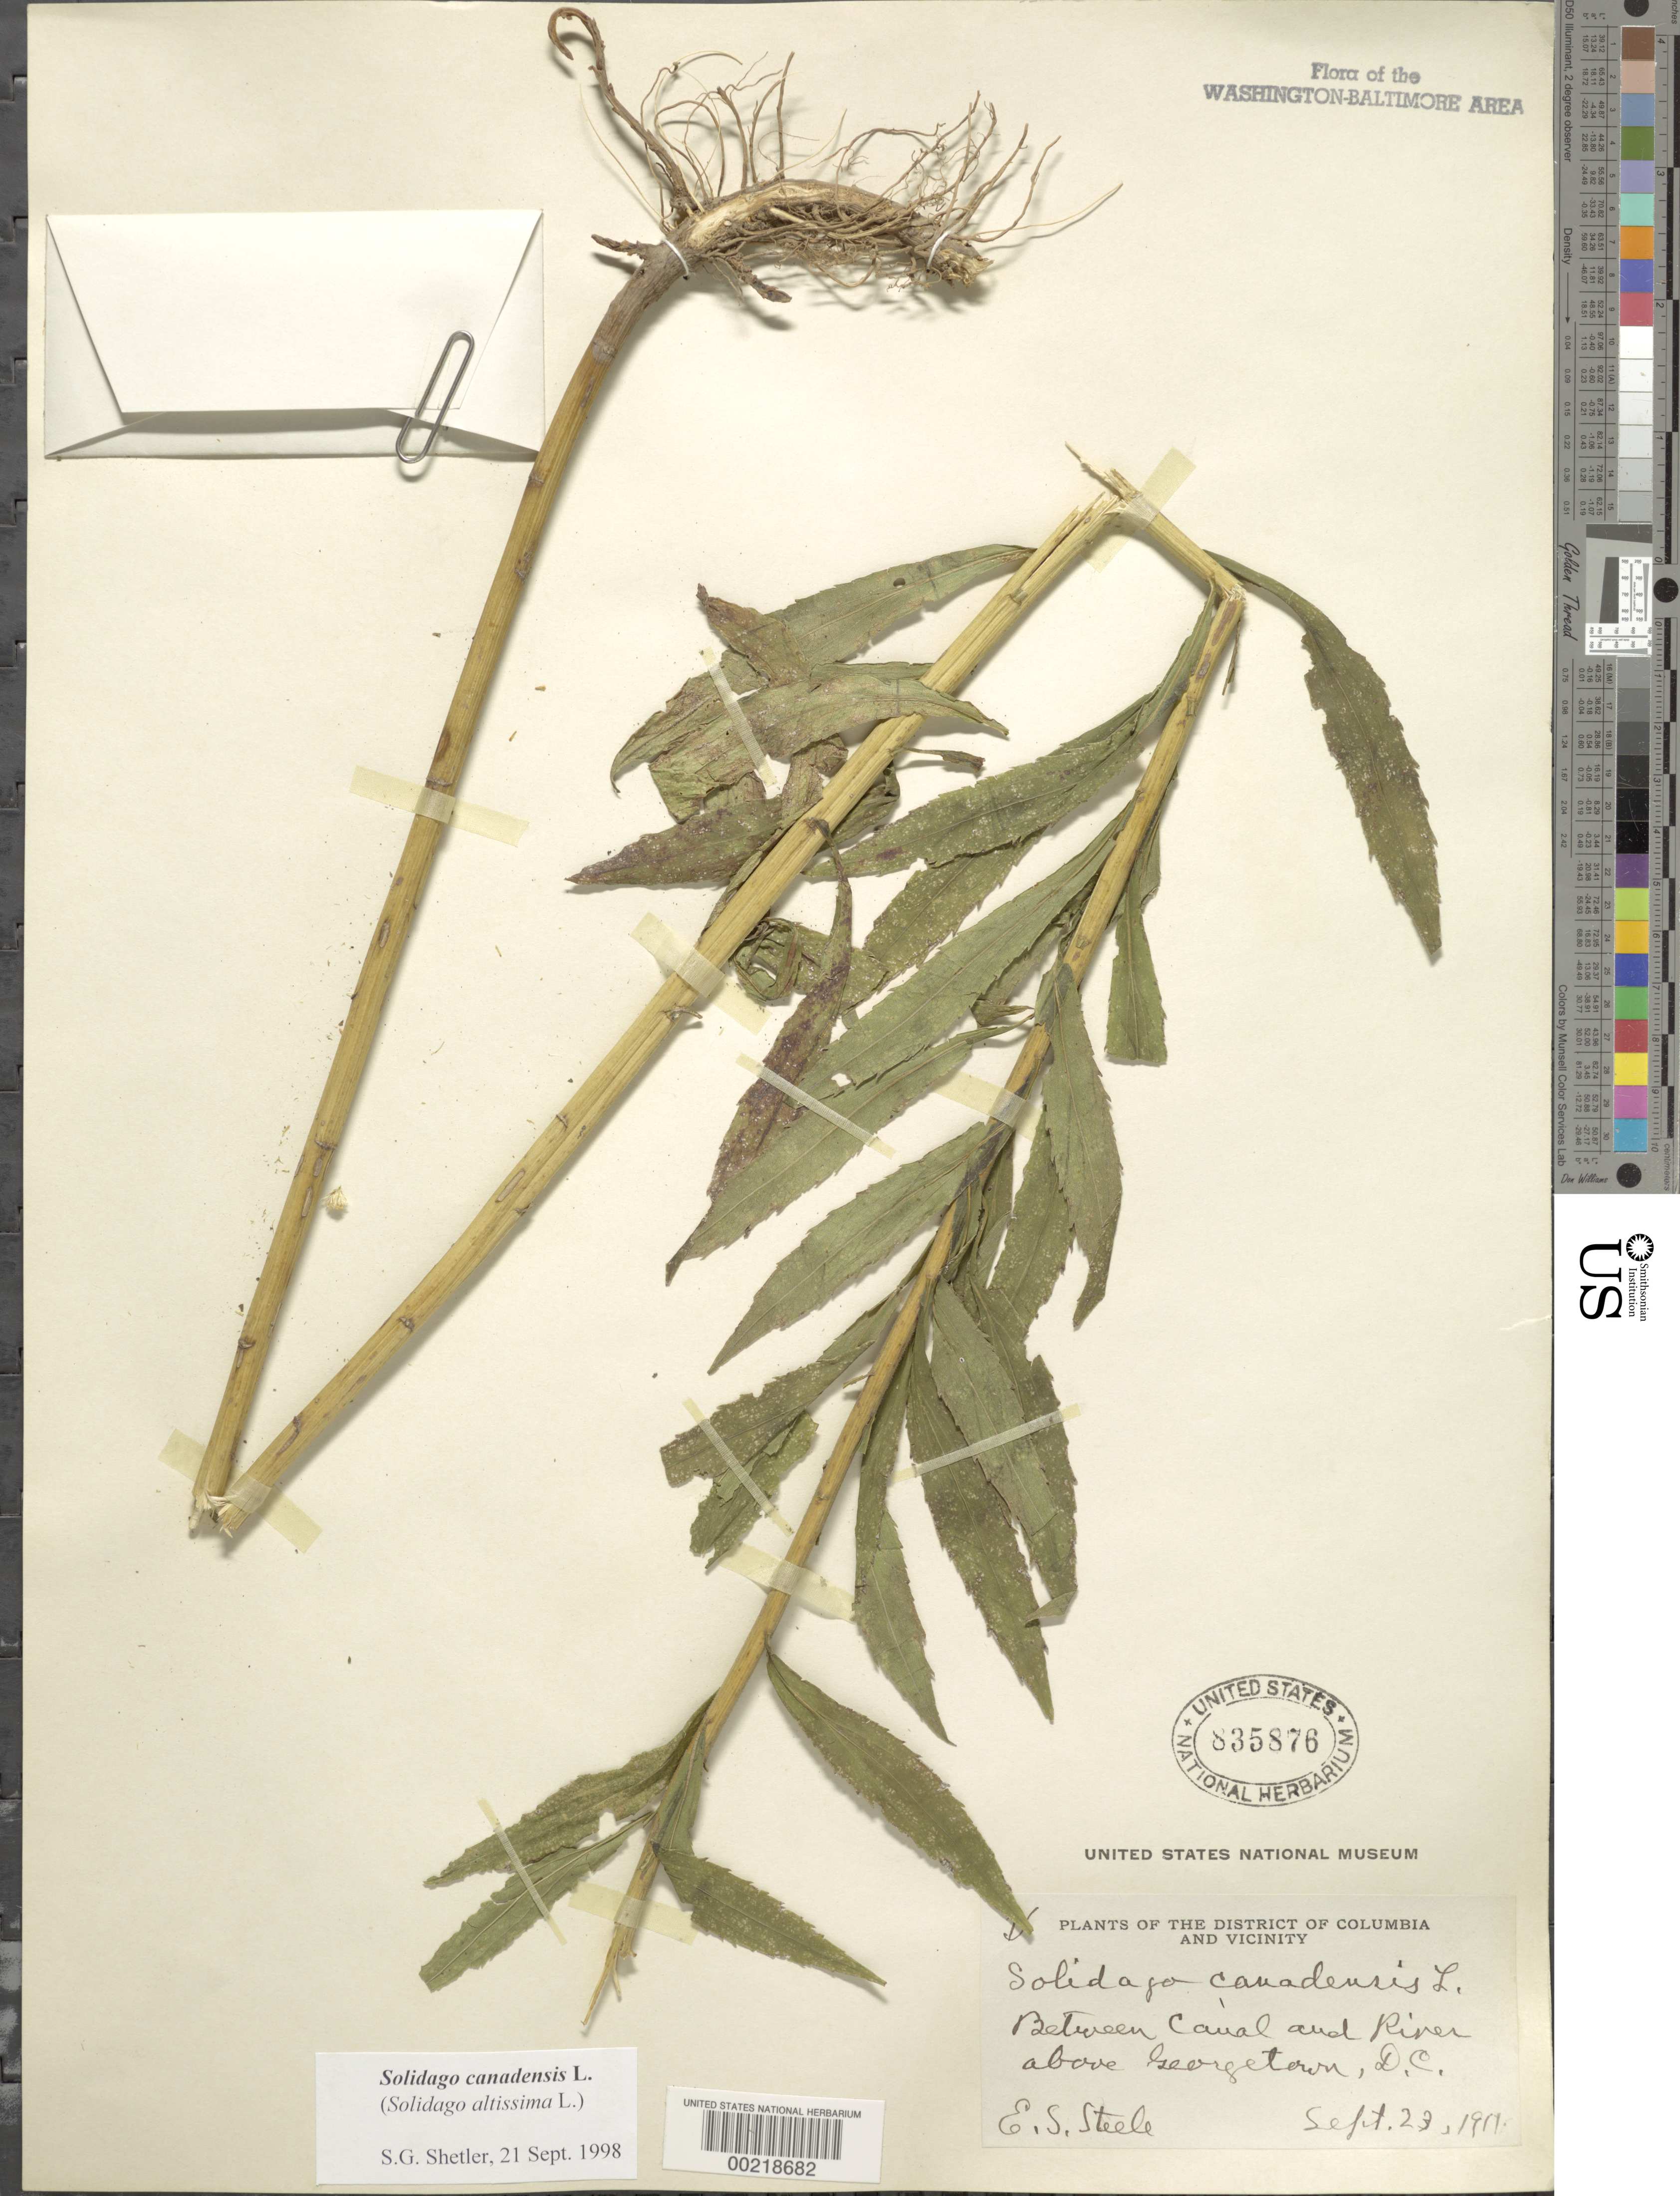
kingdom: Plantae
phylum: Tracheophyta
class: Magnoliopsida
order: Asterales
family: Asteraceae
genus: Solidago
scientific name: Solidago canadensis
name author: L.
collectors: E. Steele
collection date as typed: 23 Sep 1911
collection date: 1911-09-23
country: United States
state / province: District of Columbia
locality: between Canal and River, above Georgetown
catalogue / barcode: US 835876